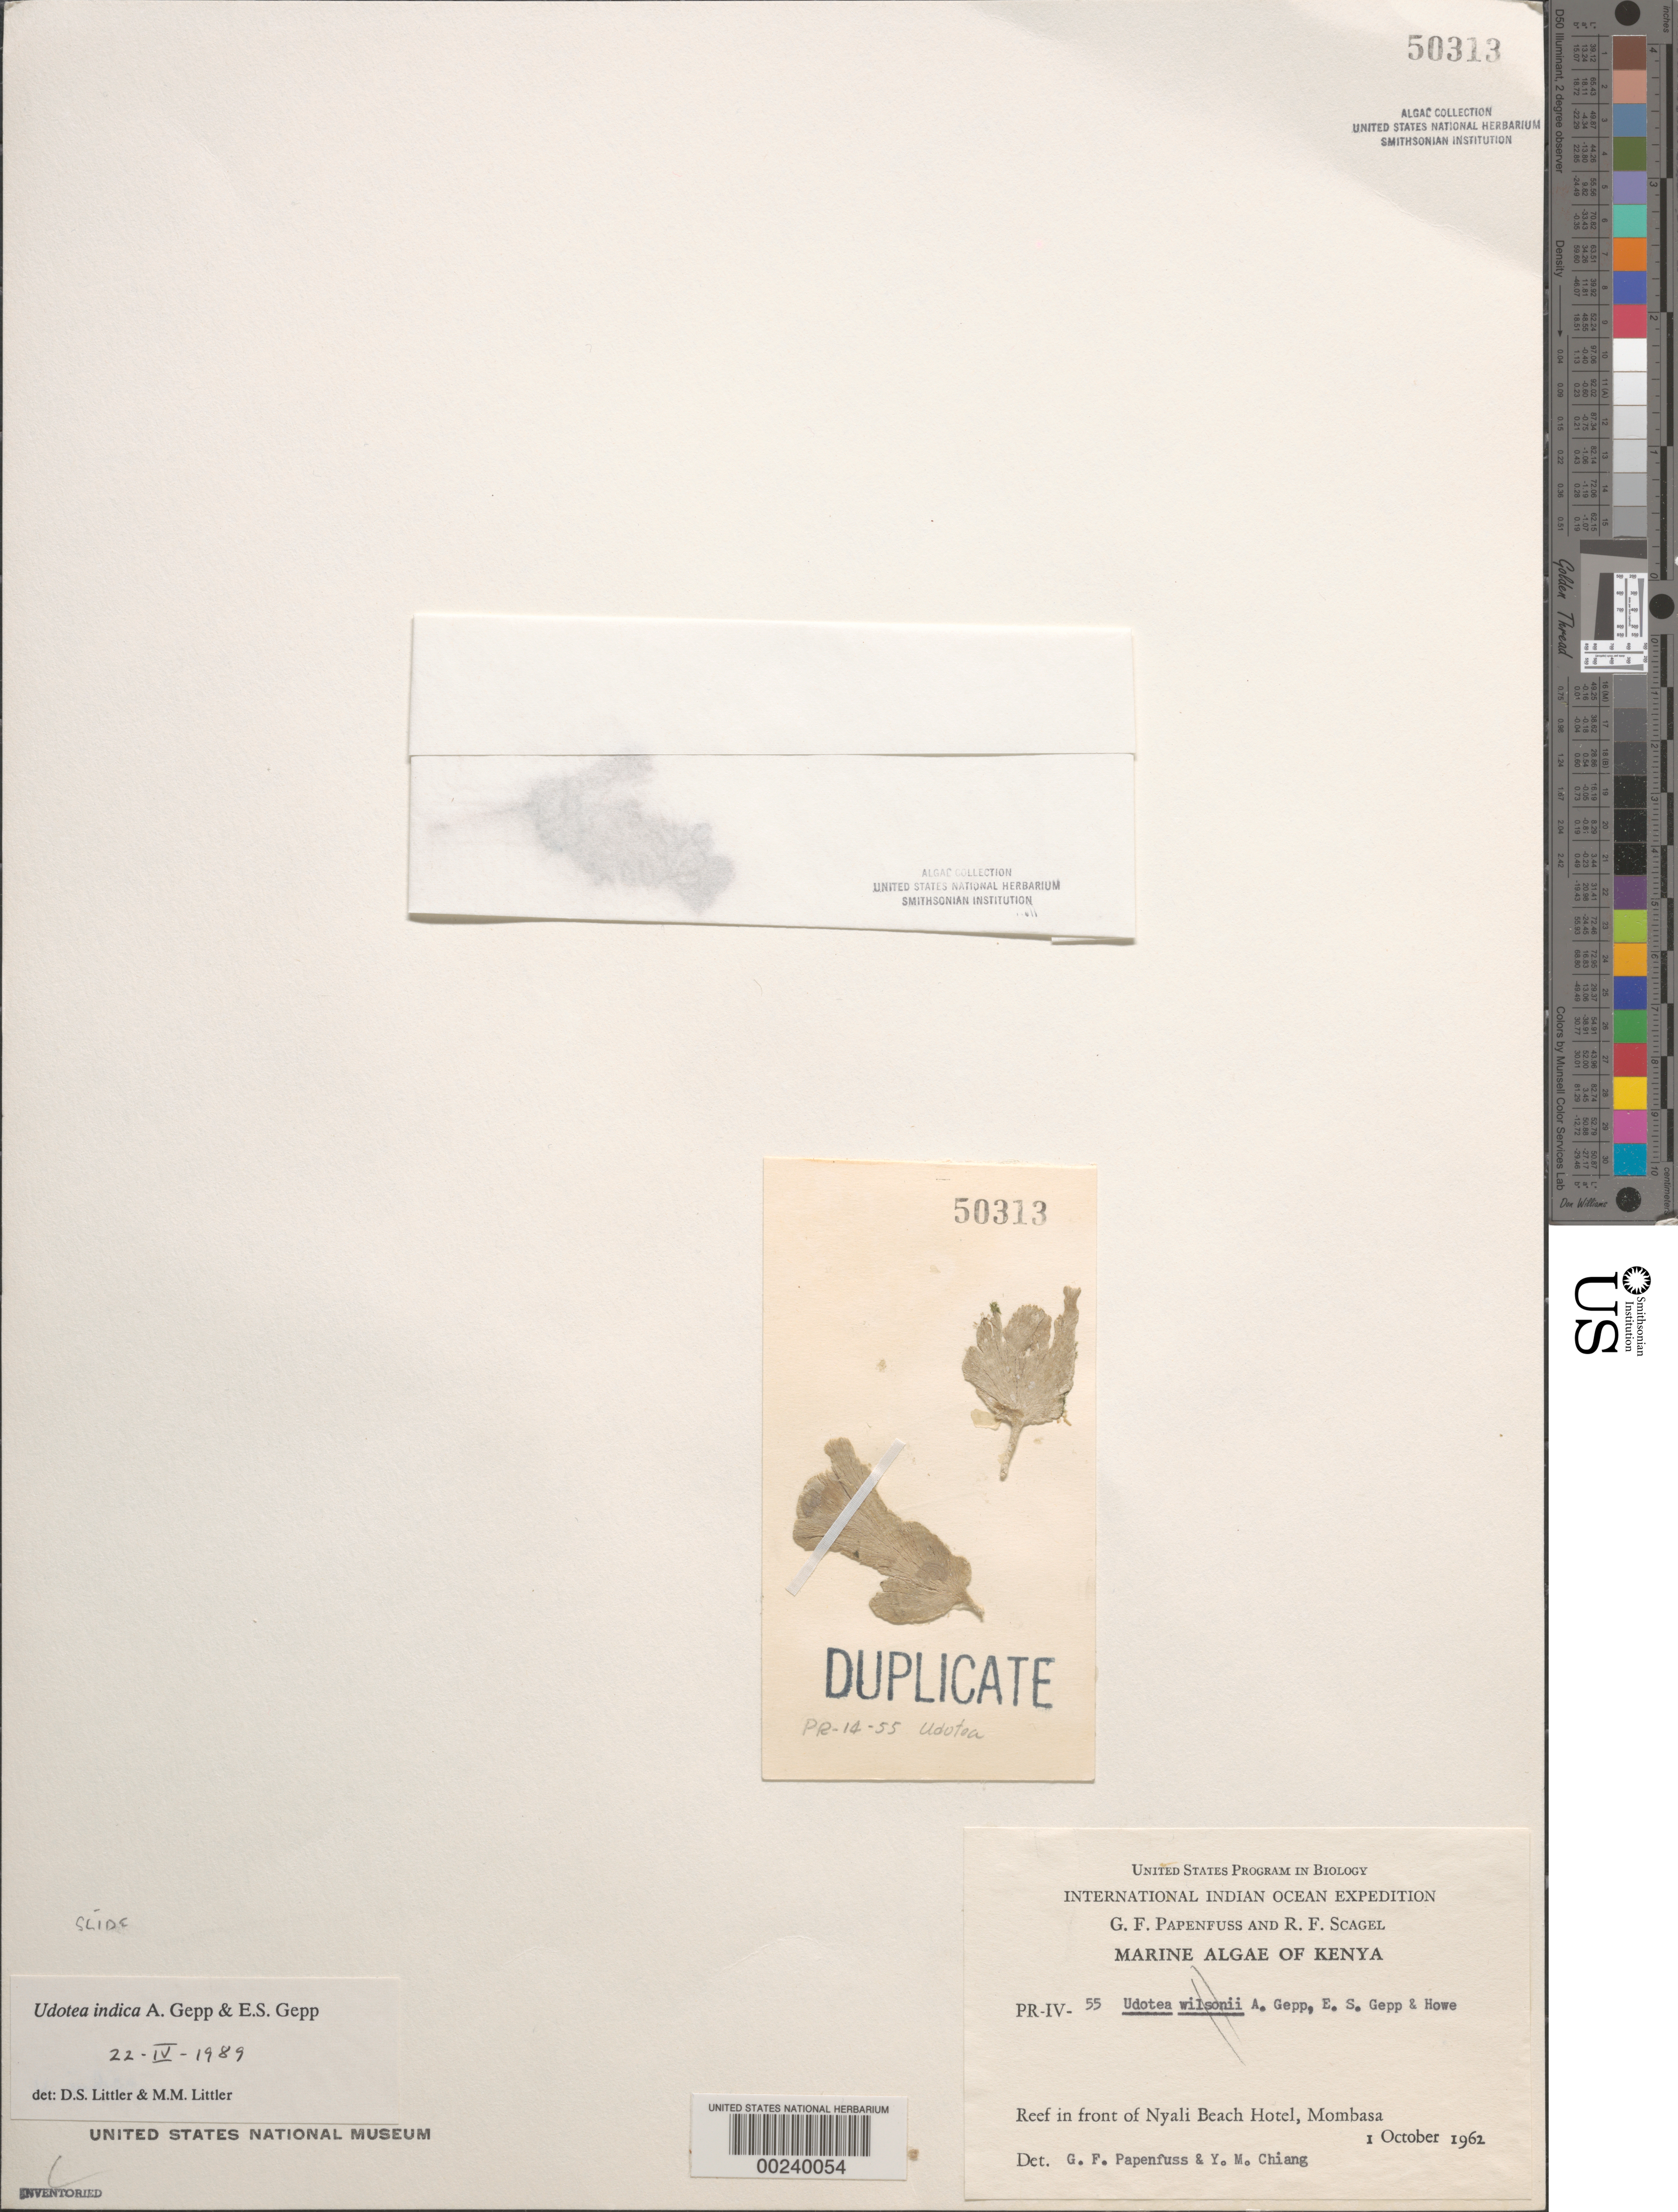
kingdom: Plantae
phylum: Chlorophyta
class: Ulvophyceae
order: Bryopsidales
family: Udoteaceae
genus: Udotea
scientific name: Udotea indica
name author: A. Gepp & E. Gepp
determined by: Littler, D. S.; Littler, M. M.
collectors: G. Papenfuss & R. F. Scagel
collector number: PR-IV-55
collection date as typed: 01 Oct 1962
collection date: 1962-10-01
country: Kenya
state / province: Mombasa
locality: Mombasa, Nyali Beach Hotel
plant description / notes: International Indian Ocean Expedition, 1962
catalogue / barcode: US 50313